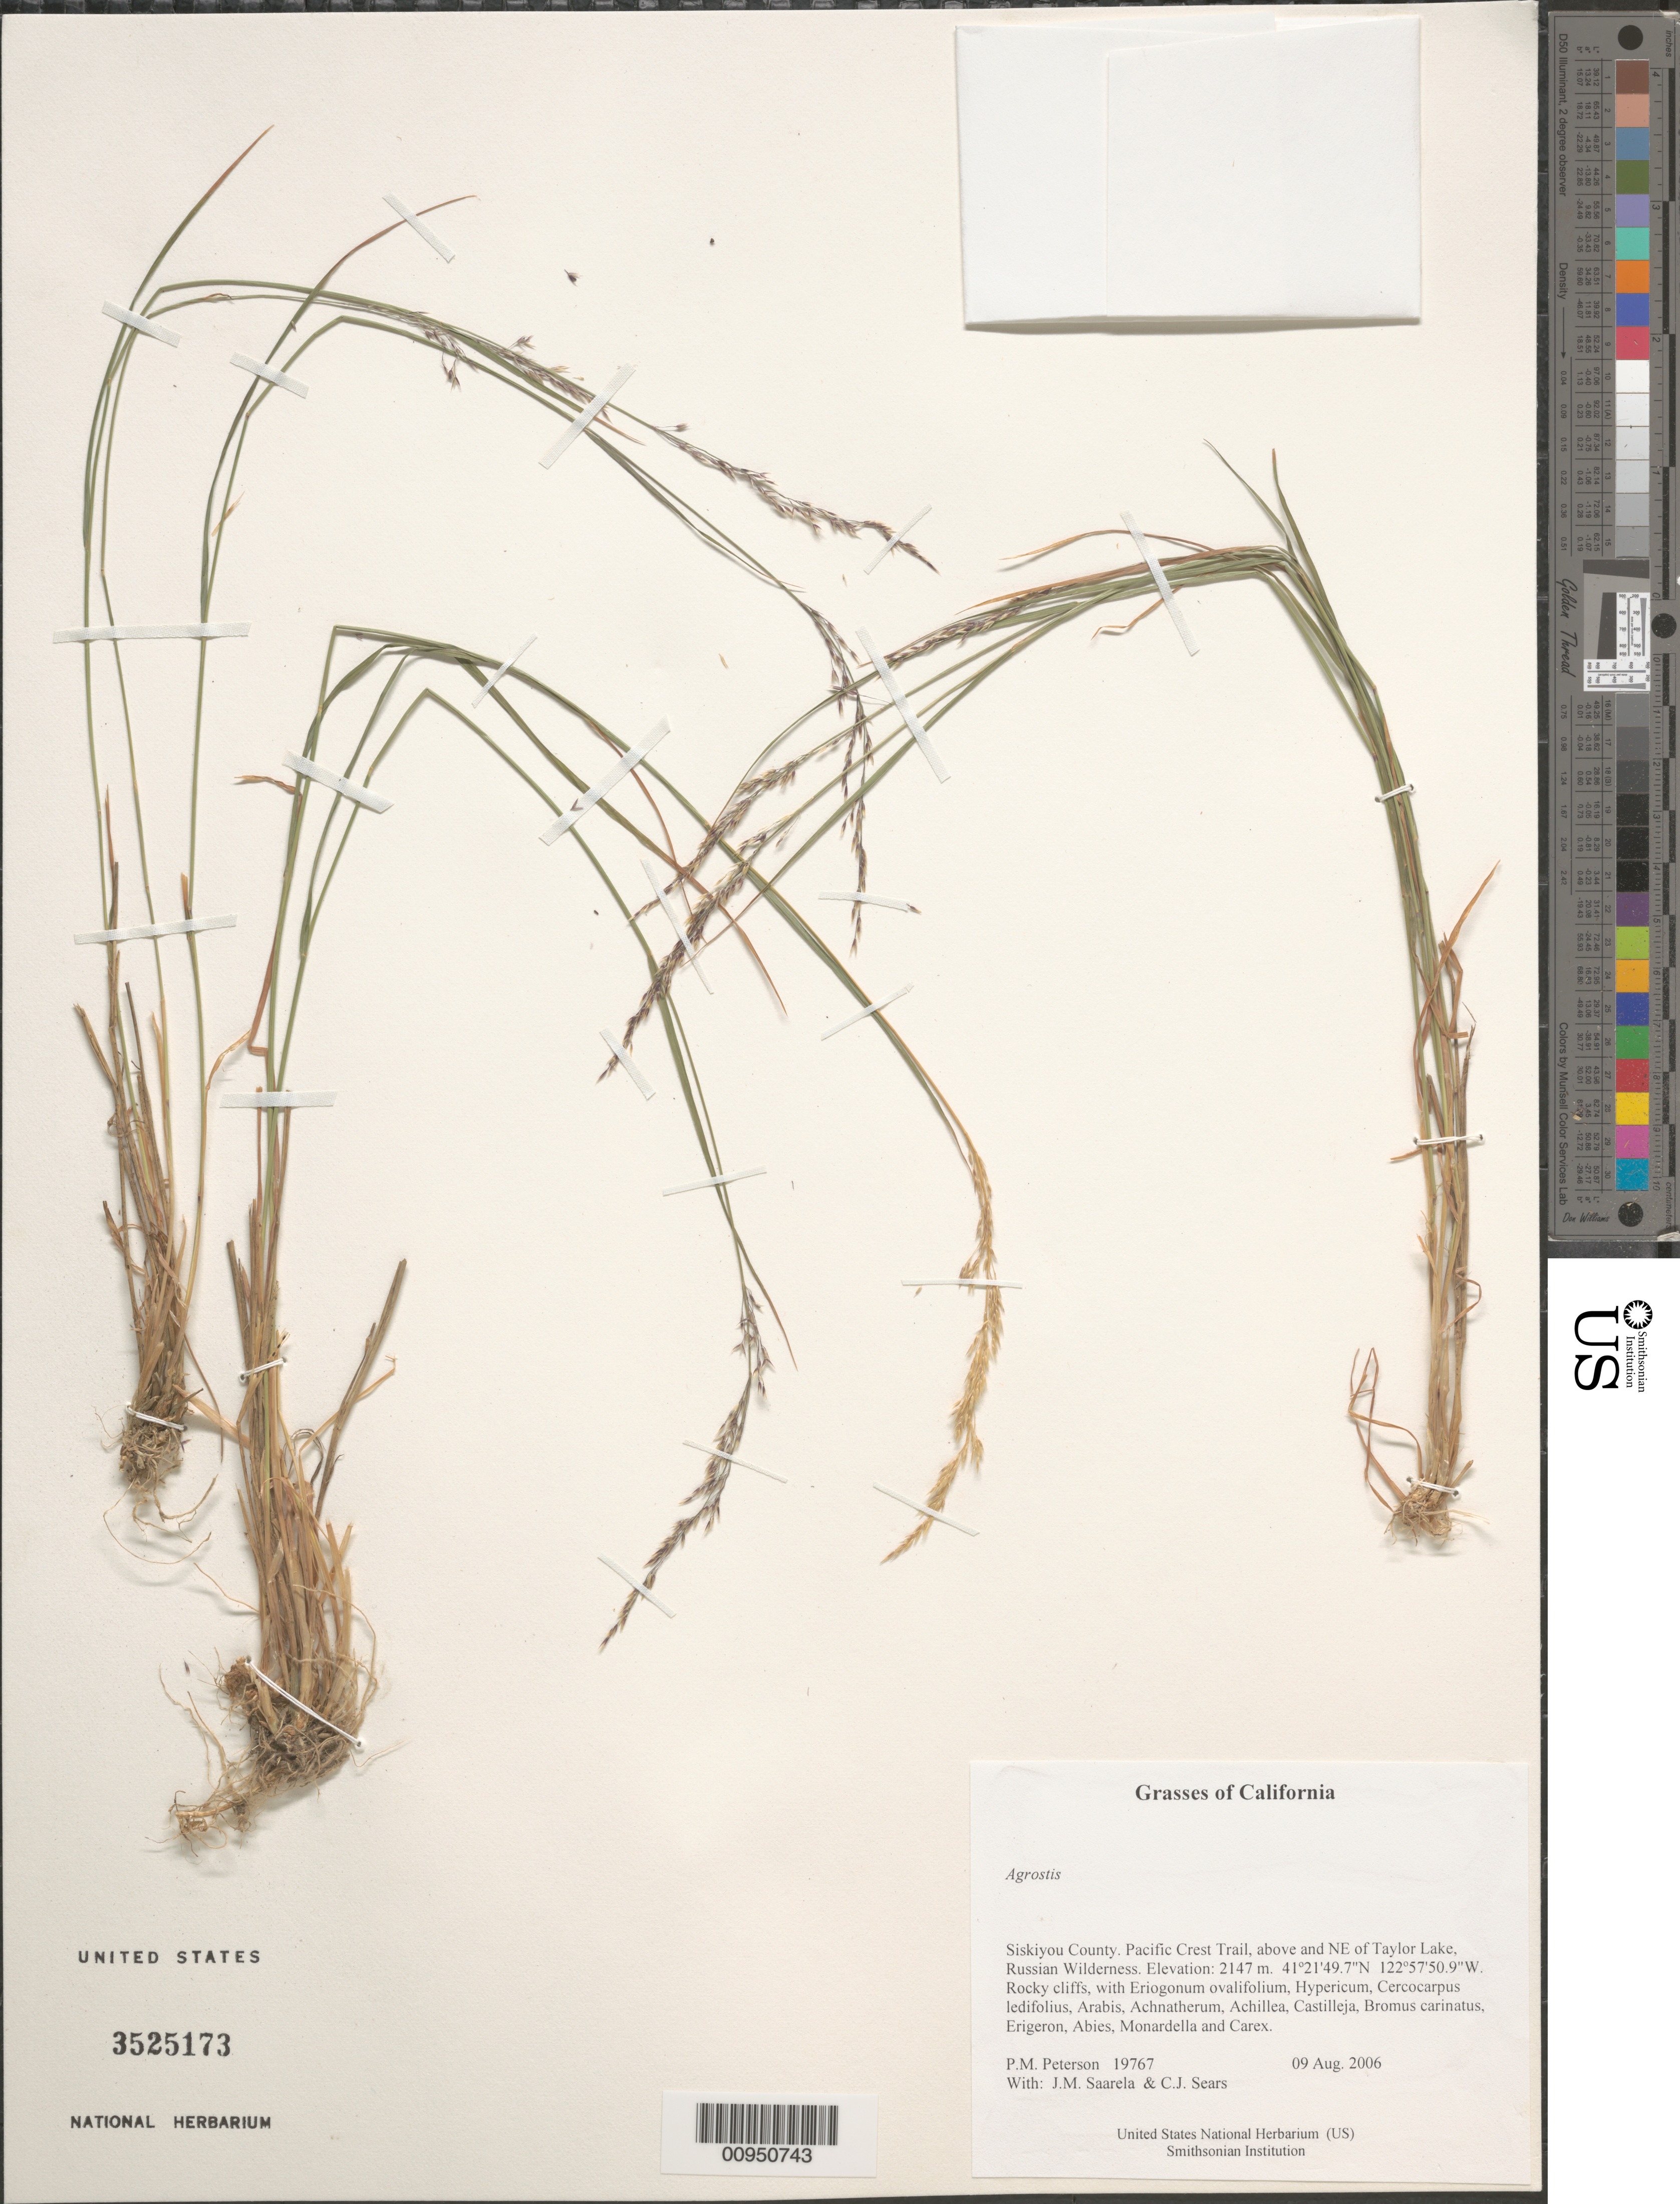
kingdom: Plantae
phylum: Tracheophyta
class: Liliopsida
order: Poales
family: Poaceae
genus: Agrostis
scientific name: Agrostis sp.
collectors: P. M. Peterson, J. Saarela & C. Sears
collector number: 19767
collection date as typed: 09 Aug 2006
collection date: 2006-08-09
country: United States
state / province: California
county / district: Siskiyou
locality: Pacific Crest Trail, above and NE of Taylor Lake, Russian Wilderness.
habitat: Rocky cliffs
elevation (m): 2147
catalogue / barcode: US 3525173